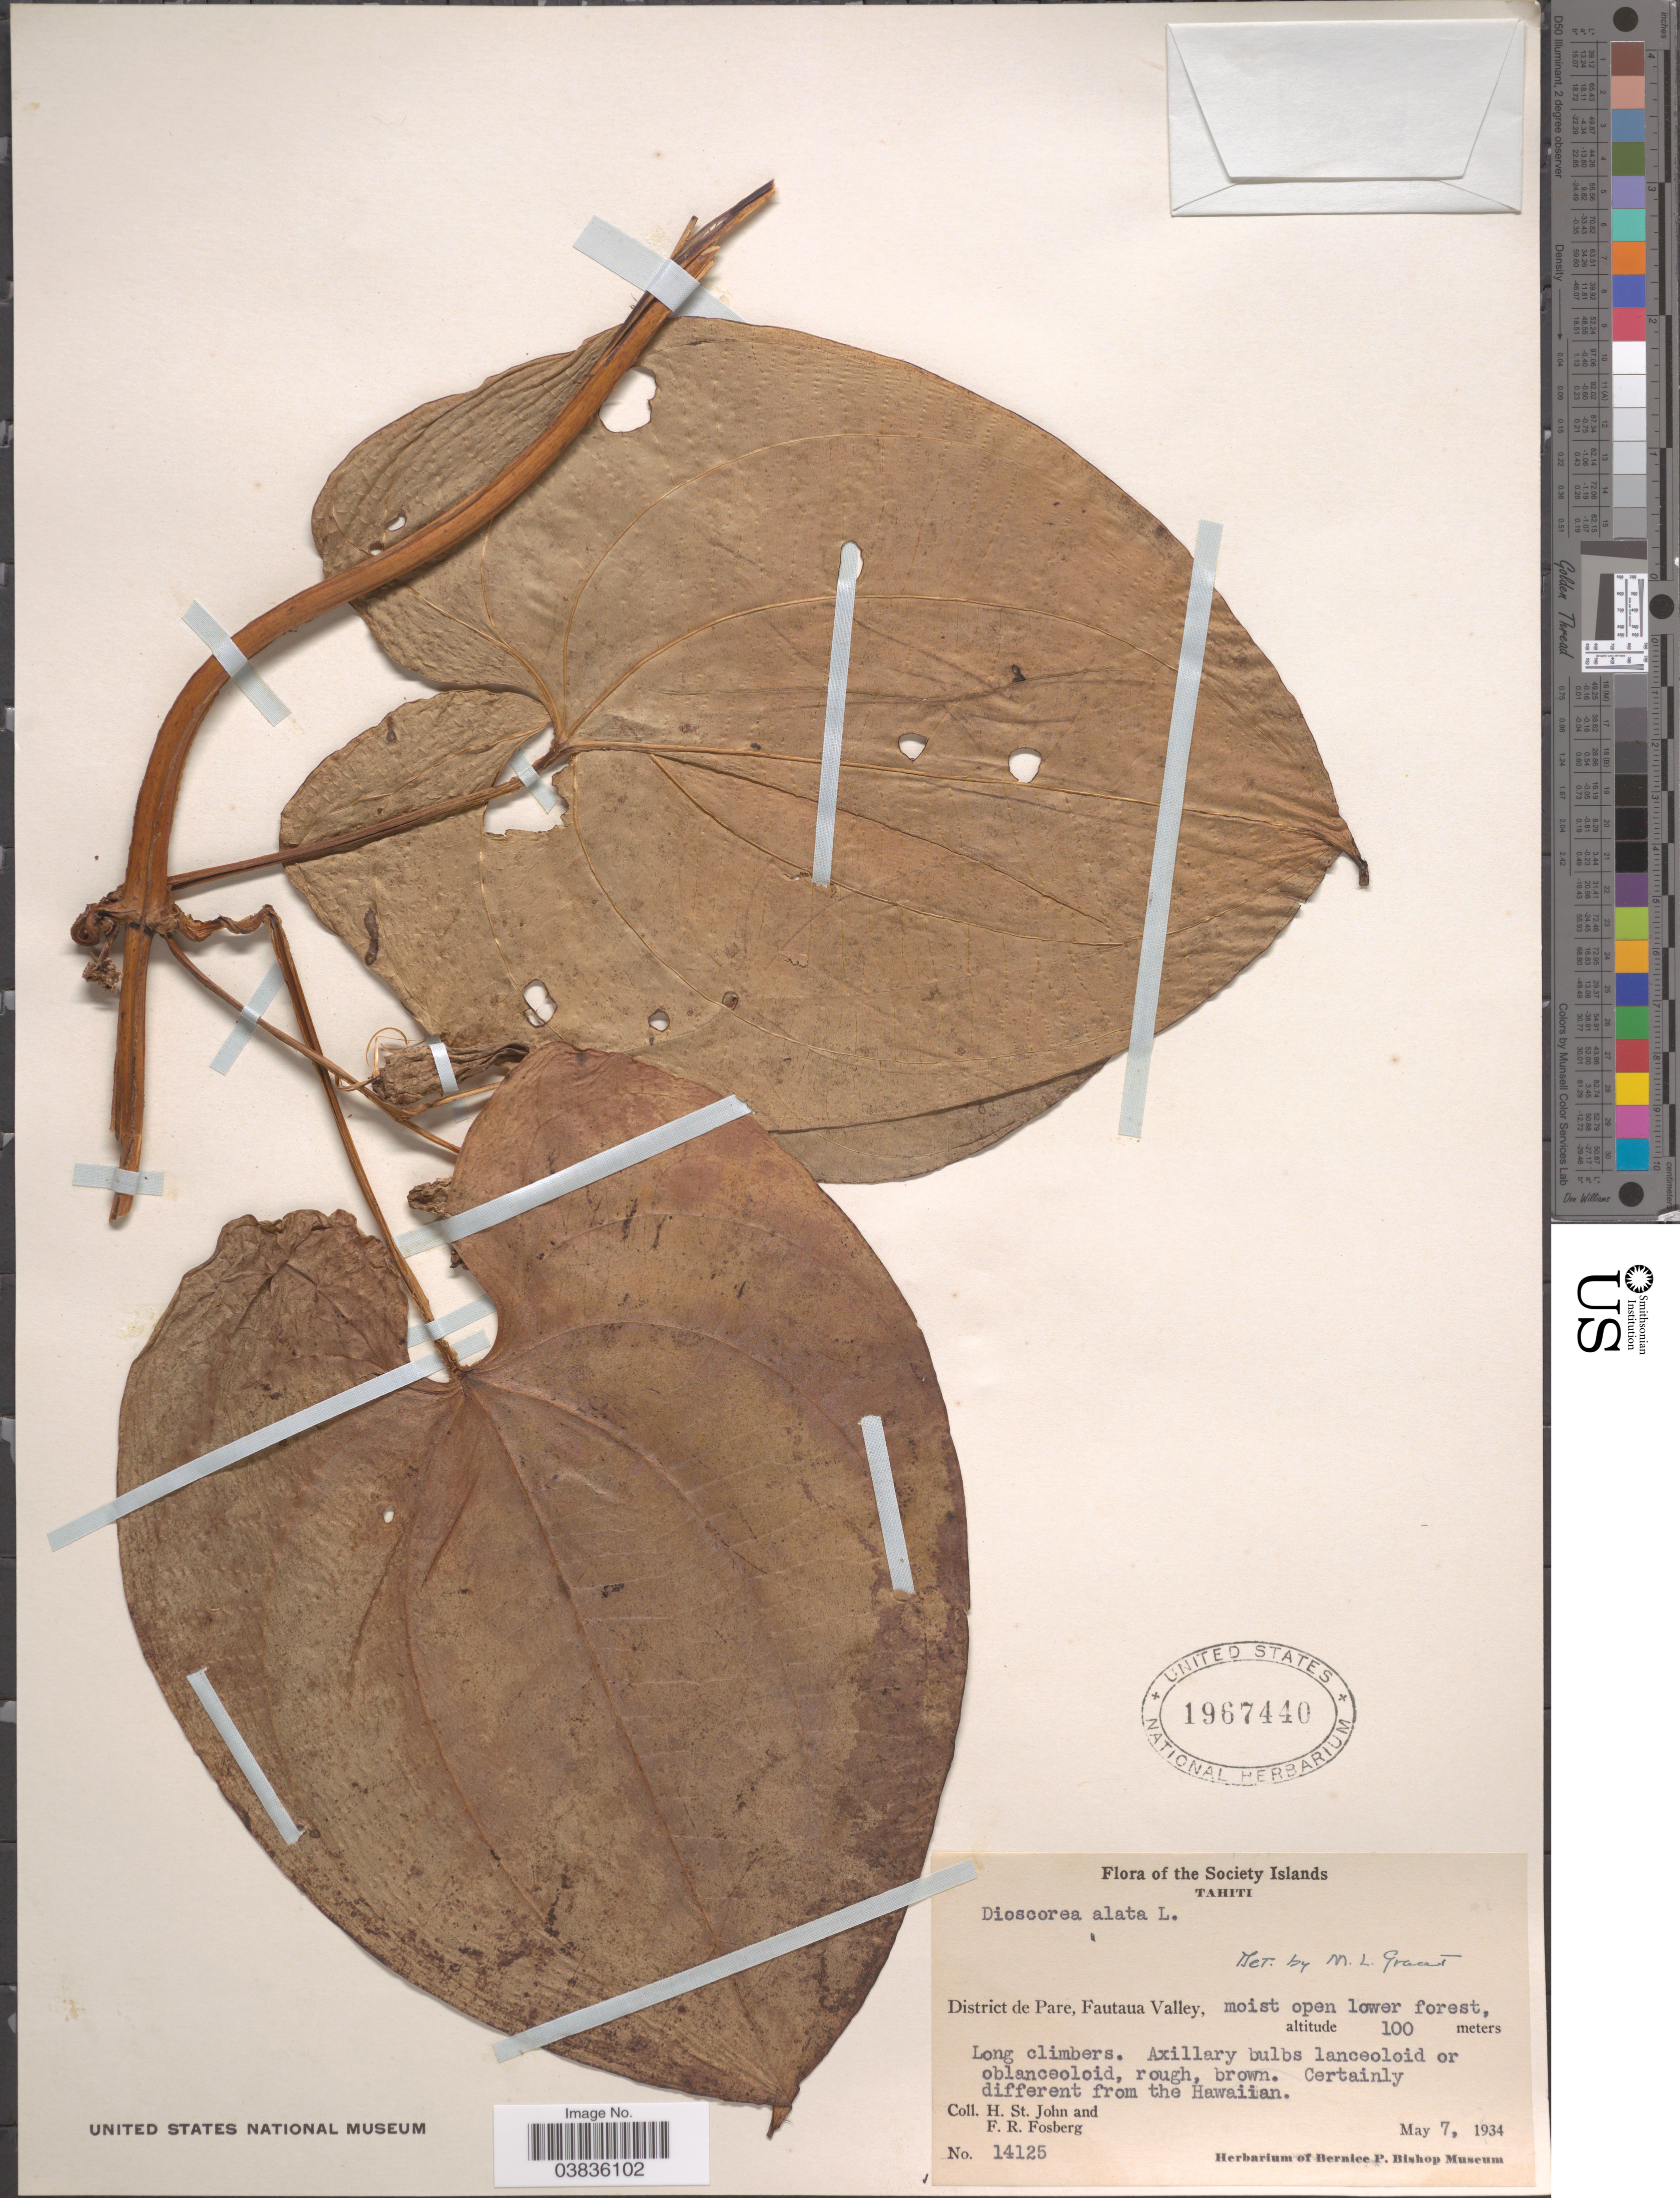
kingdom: Plantae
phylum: Tracheophyta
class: Liliopsida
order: Dioscoreales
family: Dioscoreaceae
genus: Dioscorea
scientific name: Dioscorea alata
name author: L.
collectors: H. St. John & F. R. Fosberg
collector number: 14125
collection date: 1934-05-07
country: French Polynesia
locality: Society Islands. Tahiti. District de Pare, Fautaua Valley.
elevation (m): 100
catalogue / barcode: US 1967440